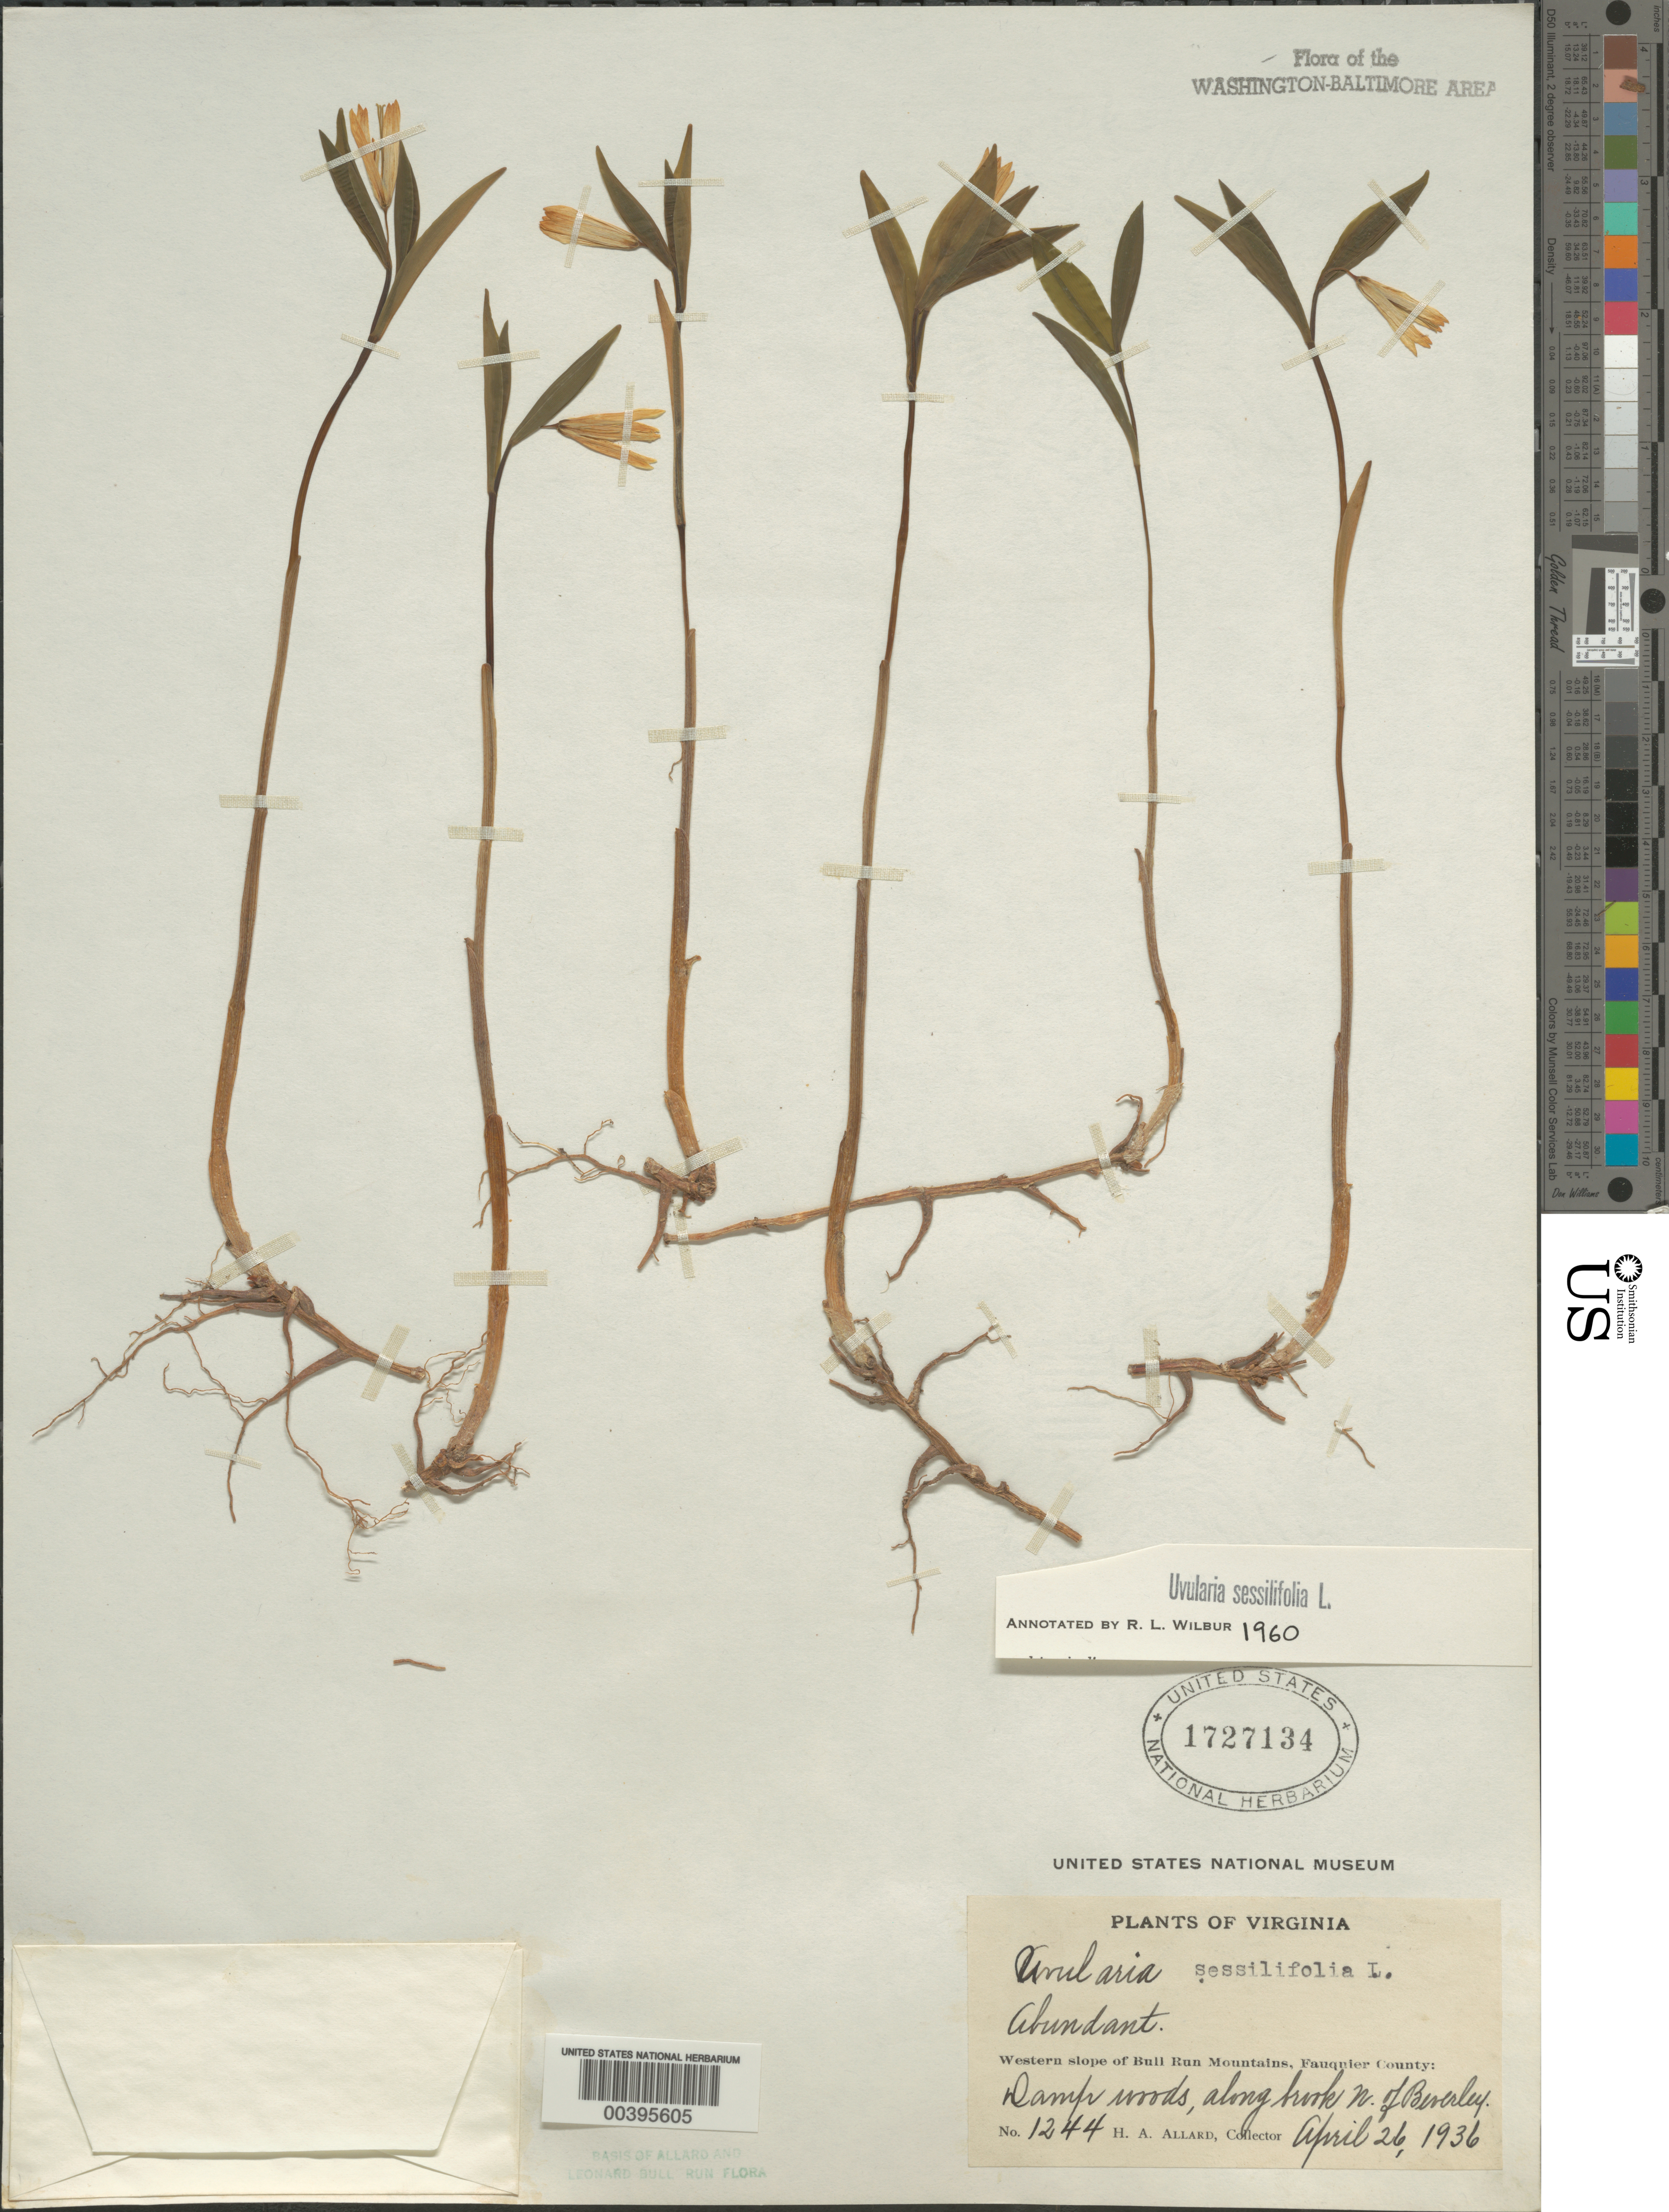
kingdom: Plantae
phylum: Tracheophyta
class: Liliopsida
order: Liliales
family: Colchicaceae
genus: Uvularia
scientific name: Uvularia sessilifolia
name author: L.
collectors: H. A. Allard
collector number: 1244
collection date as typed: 26 Apr 1936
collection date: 1936-04-26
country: United States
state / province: Virginia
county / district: Fauquier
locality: Western Slope of Bull Run Mountains, North of Beverley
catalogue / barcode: US 1727134